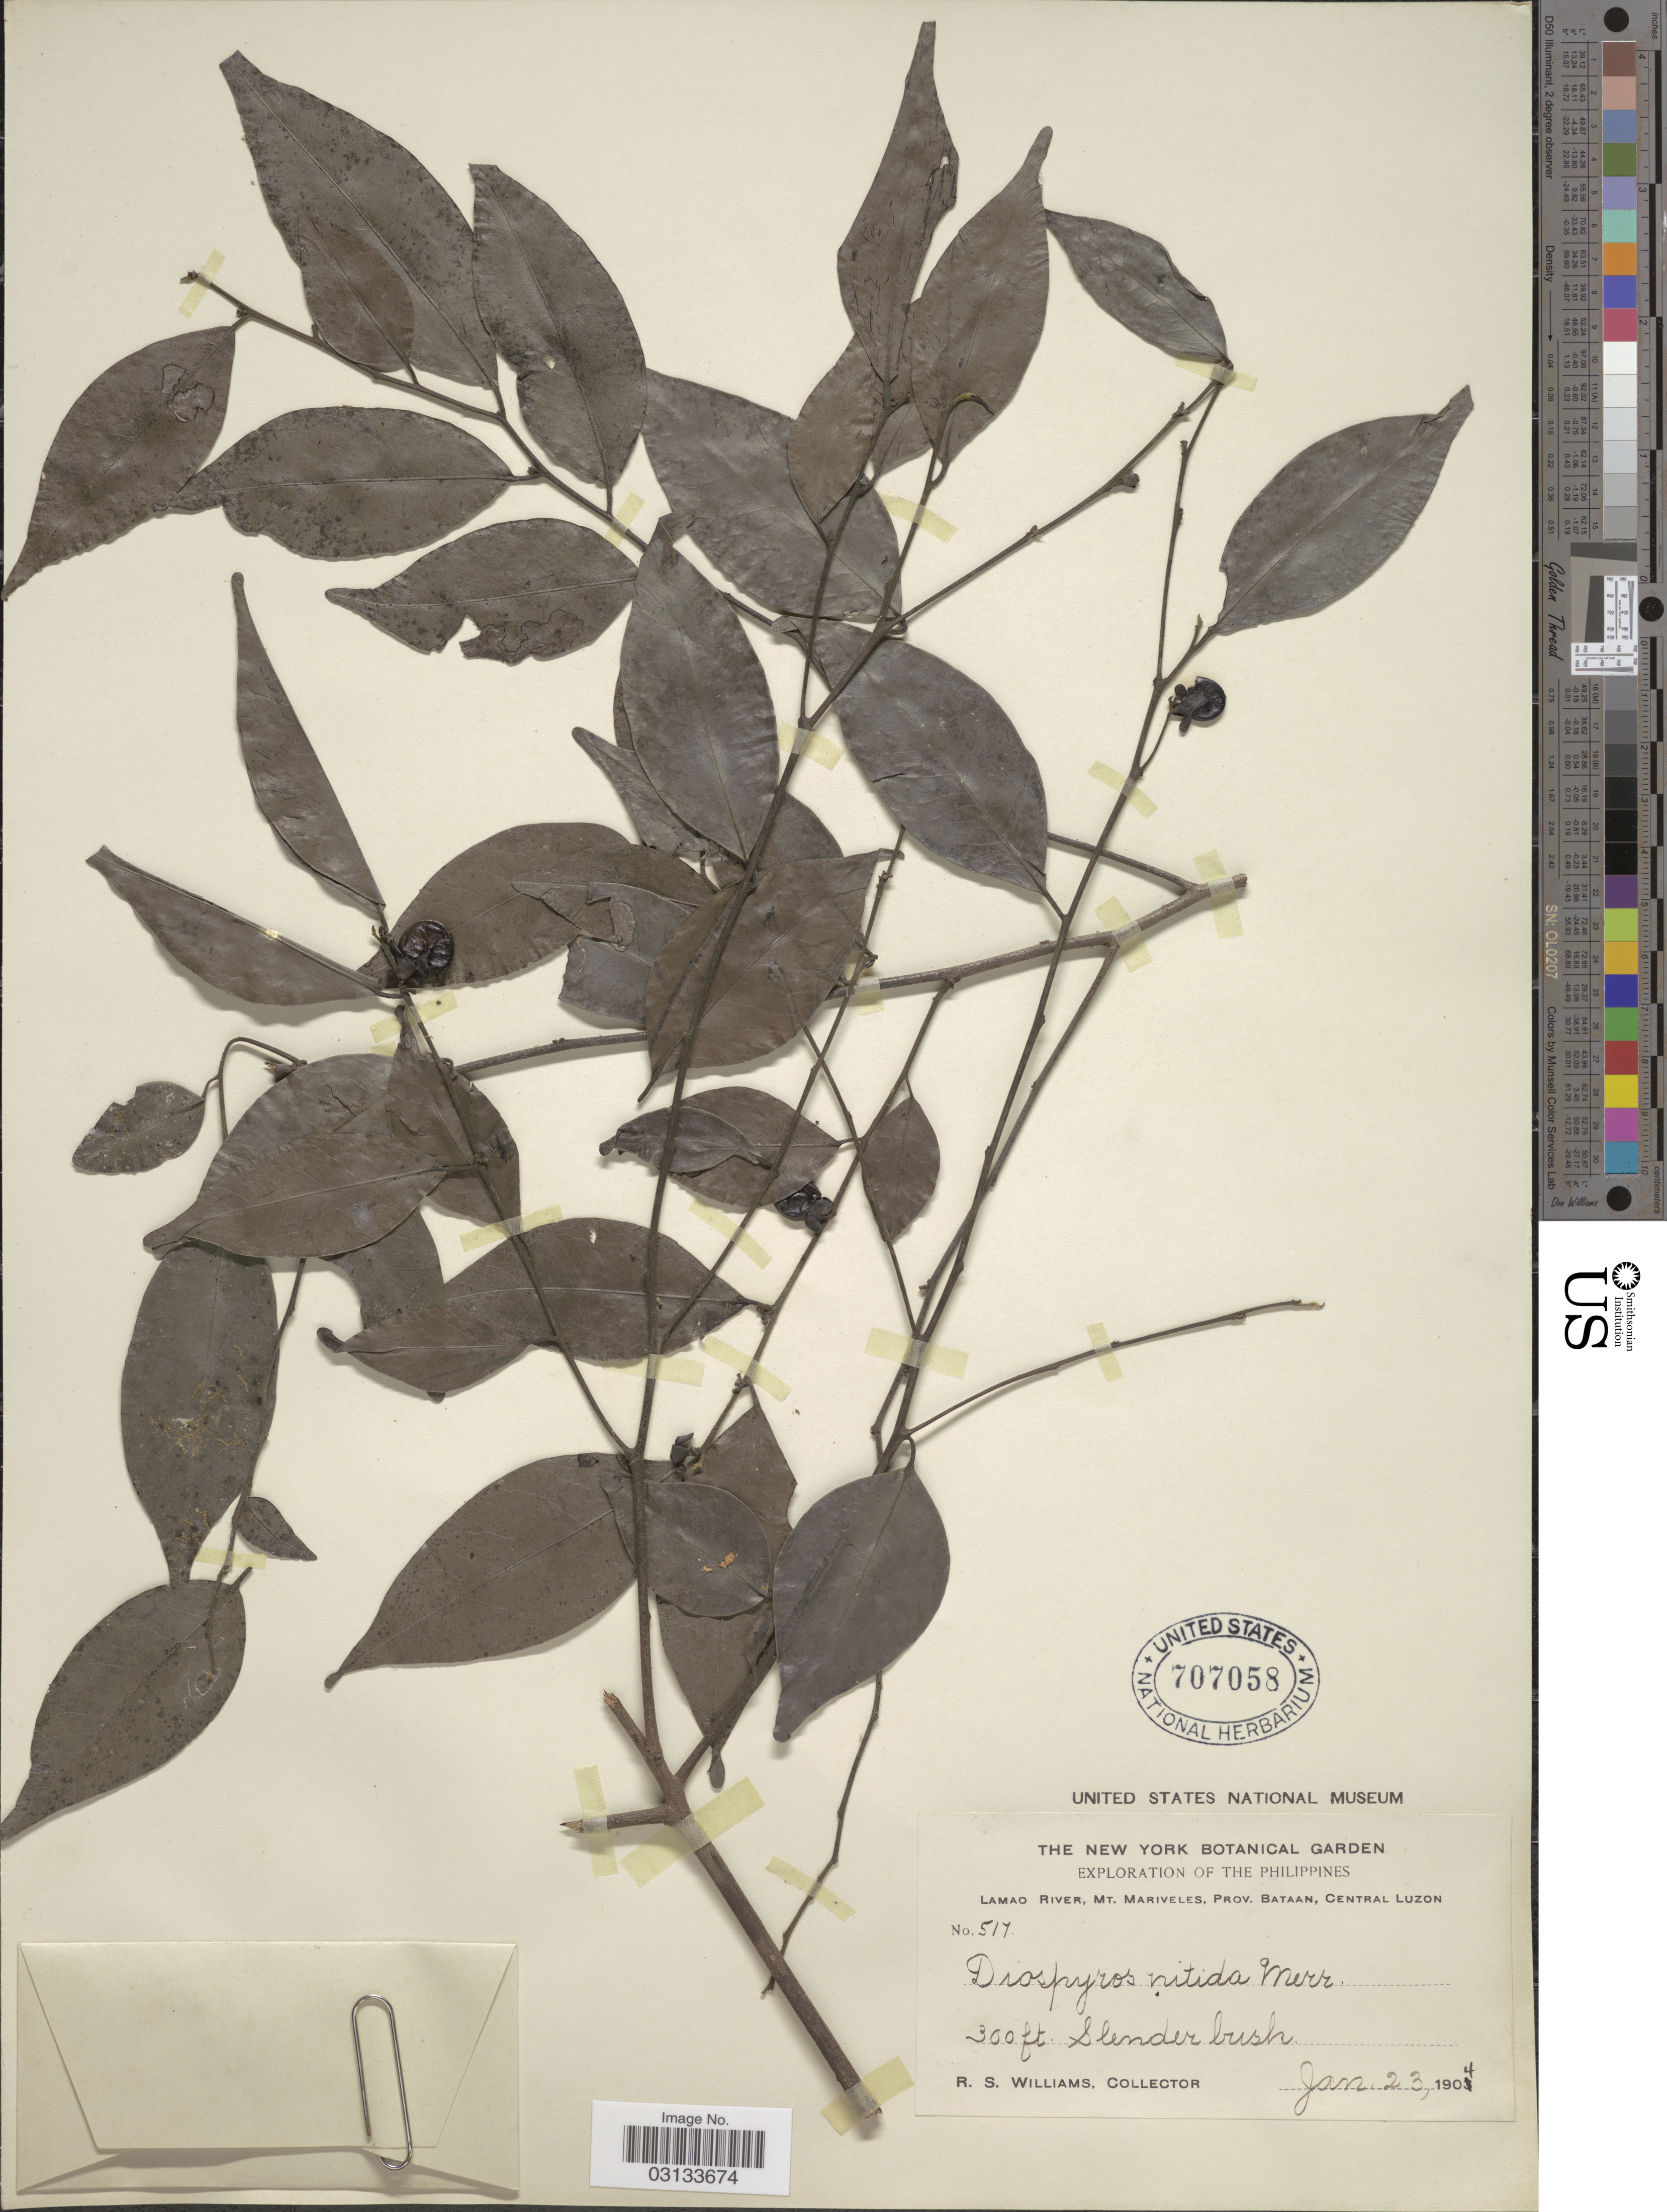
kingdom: Plantae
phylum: Tracheophyta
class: Magnoliopsida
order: Ericales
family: Ebenaceae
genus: Diospyros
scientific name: Diospyros nitida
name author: Merr.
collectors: R. S. Williams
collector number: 517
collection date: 1904-01-23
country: Philippines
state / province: Central Luzon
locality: Lamao River, Mt. Mariveles, Prov. Bataan.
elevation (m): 91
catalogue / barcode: US 707058